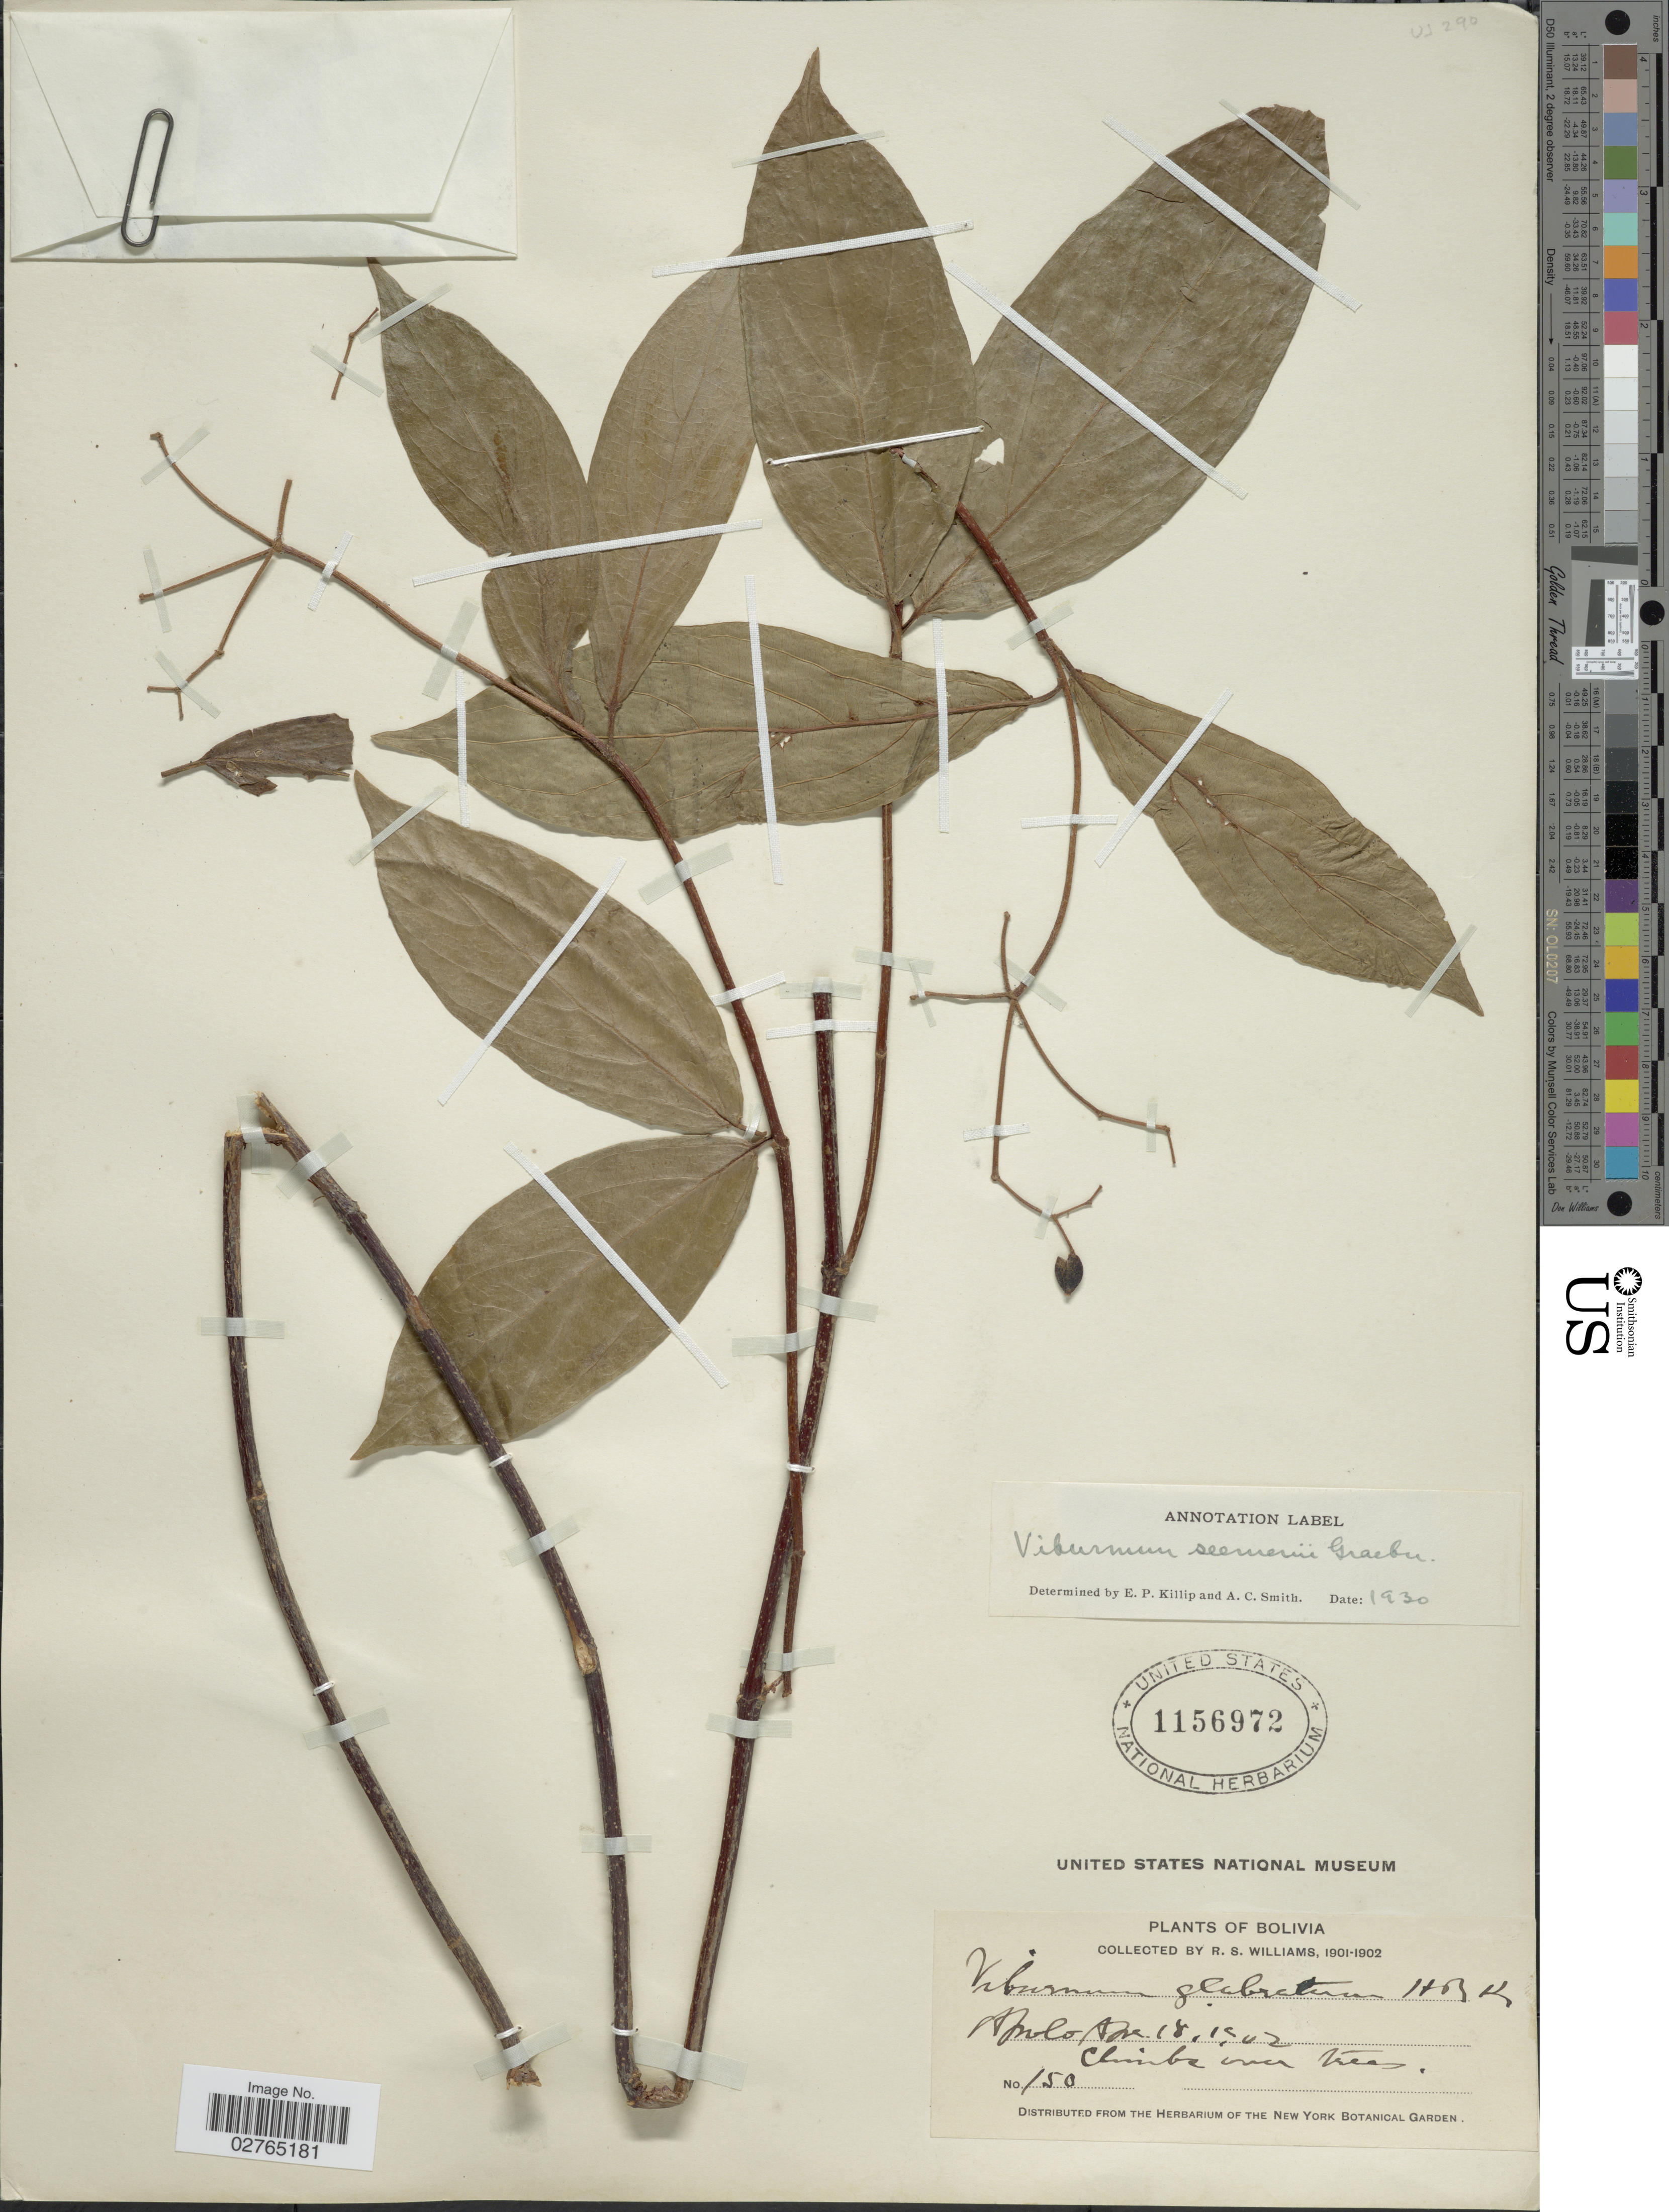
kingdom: Plantae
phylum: Tracheophyta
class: Magnoliopsida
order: Dipsacales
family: Viburnaceae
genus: Viburnum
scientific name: Viburnum seemenii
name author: Graebn. in Urb.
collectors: R. S. Williams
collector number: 150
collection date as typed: Apr. 18, 1902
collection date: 1902-04-18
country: Bolivia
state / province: La Paz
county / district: Franz Tamayo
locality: Apolo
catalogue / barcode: US 1156972